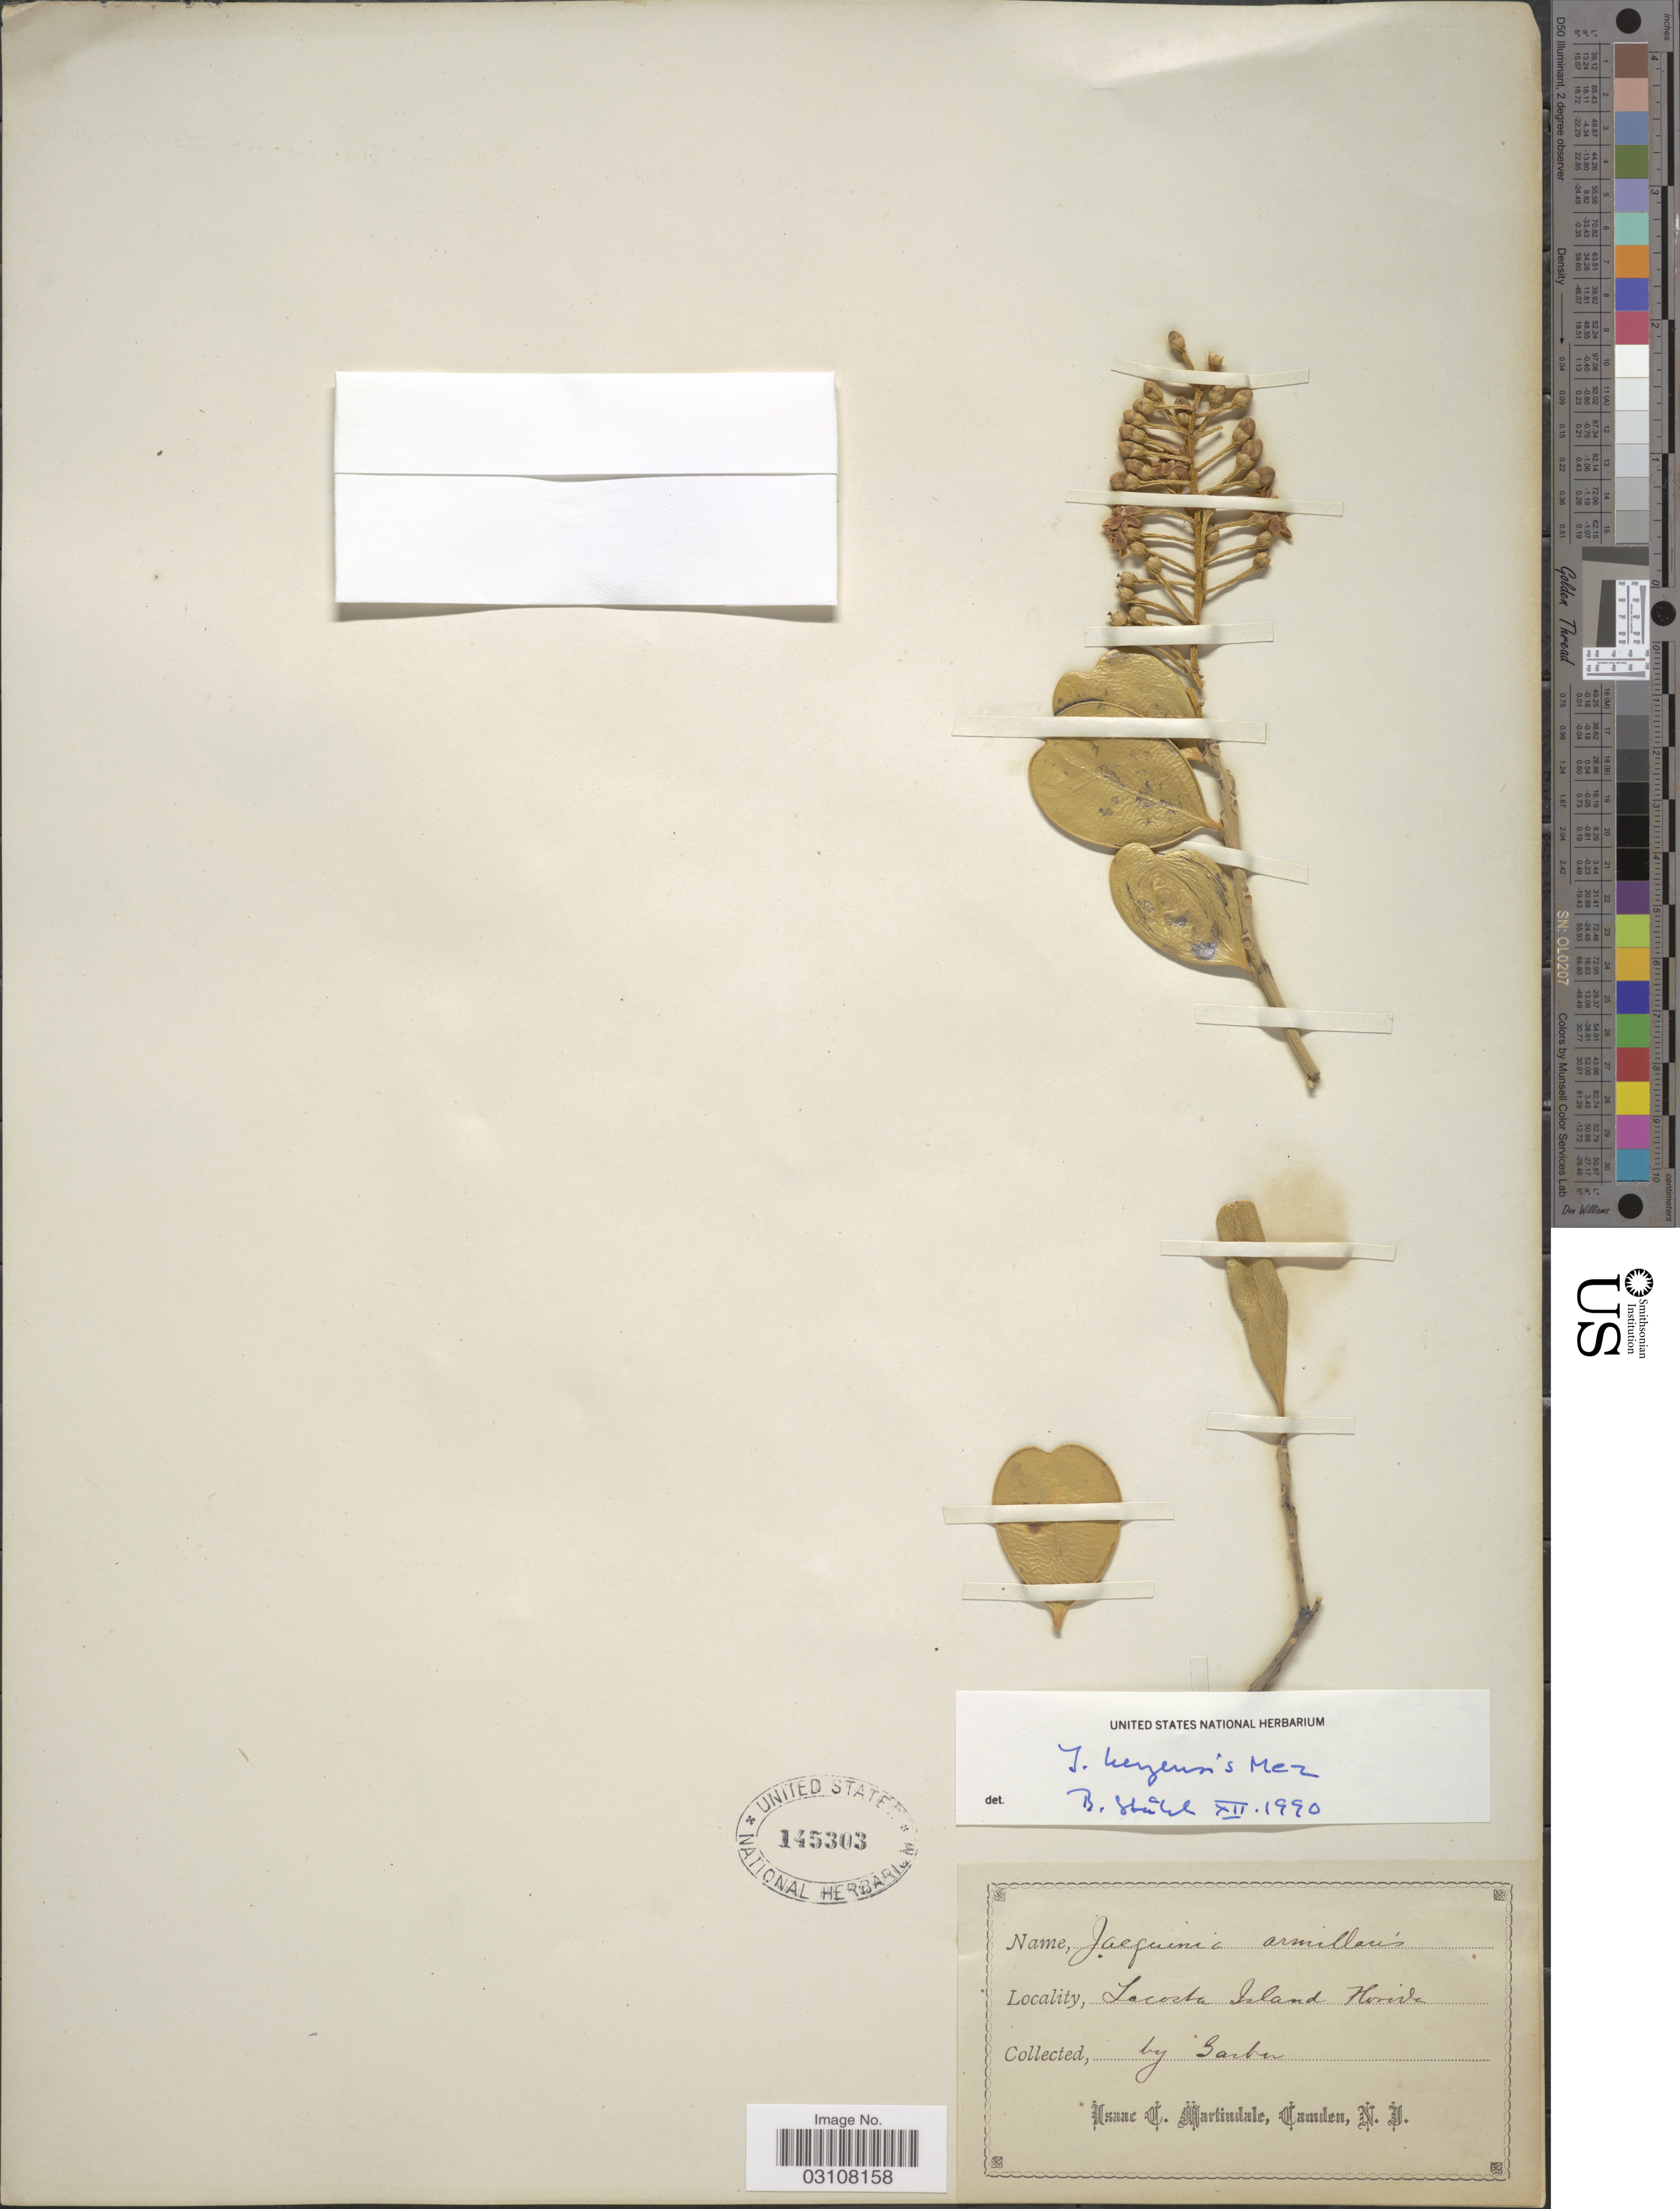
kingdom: Plantae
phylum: Tracheophyta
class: Magnoliopsida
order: Ericales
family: Primulaceae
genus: Jacquinia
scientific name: Jacquinia keyensis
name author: Mez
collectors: -- Garber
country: United States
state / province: Florida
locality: Lacosta Island.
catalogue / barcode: US 145303